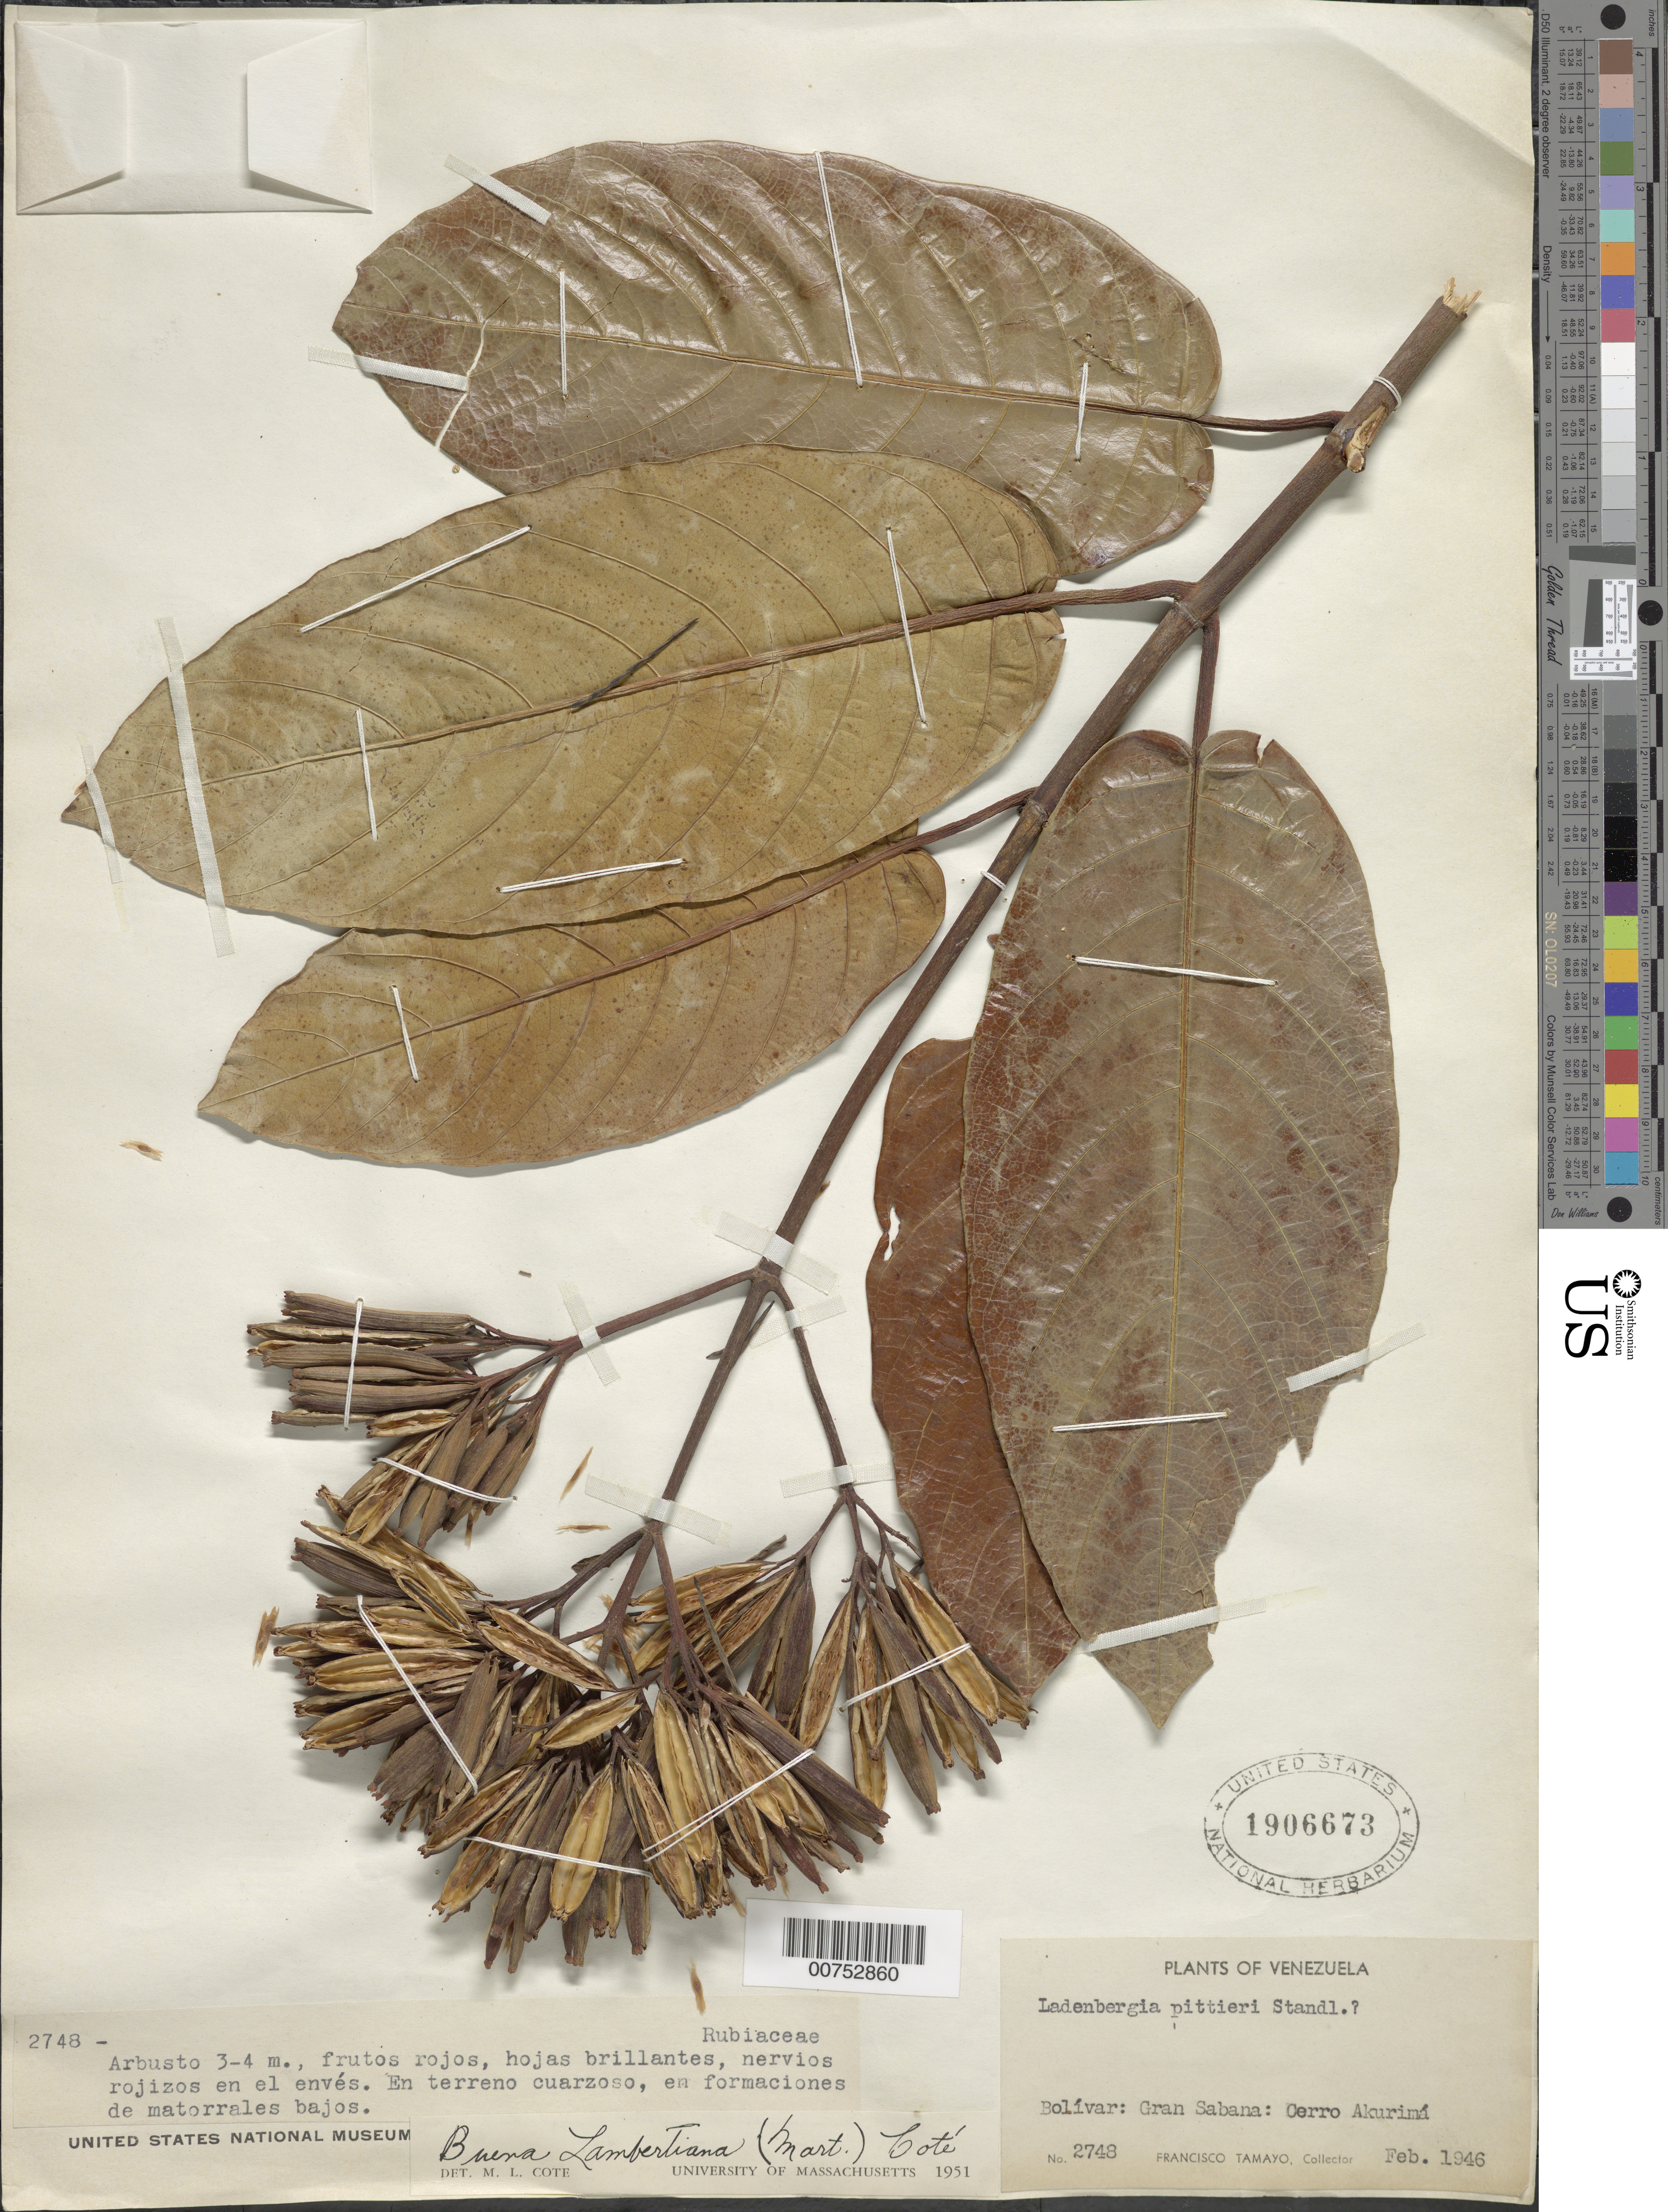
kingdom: Plantae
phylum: Tracheophyta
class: Magnoliopsida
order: Gentianales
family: Rubiaceae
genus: Ladenbergia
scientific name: Ladenbergia lambertiana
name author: (A. Braun ex Mart.) Klotzsch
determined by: Cote, M. L.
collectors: F. Tamayo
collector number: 2748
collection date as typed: Feb-46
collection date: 1946-02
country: Venezuela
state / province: Bolívar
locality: Gran Sabana, Sta. Elena, Cerro de Acurimá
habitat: Terreno cuarzoso, en formaciones de matorrales bajos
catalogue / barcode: US 1906673